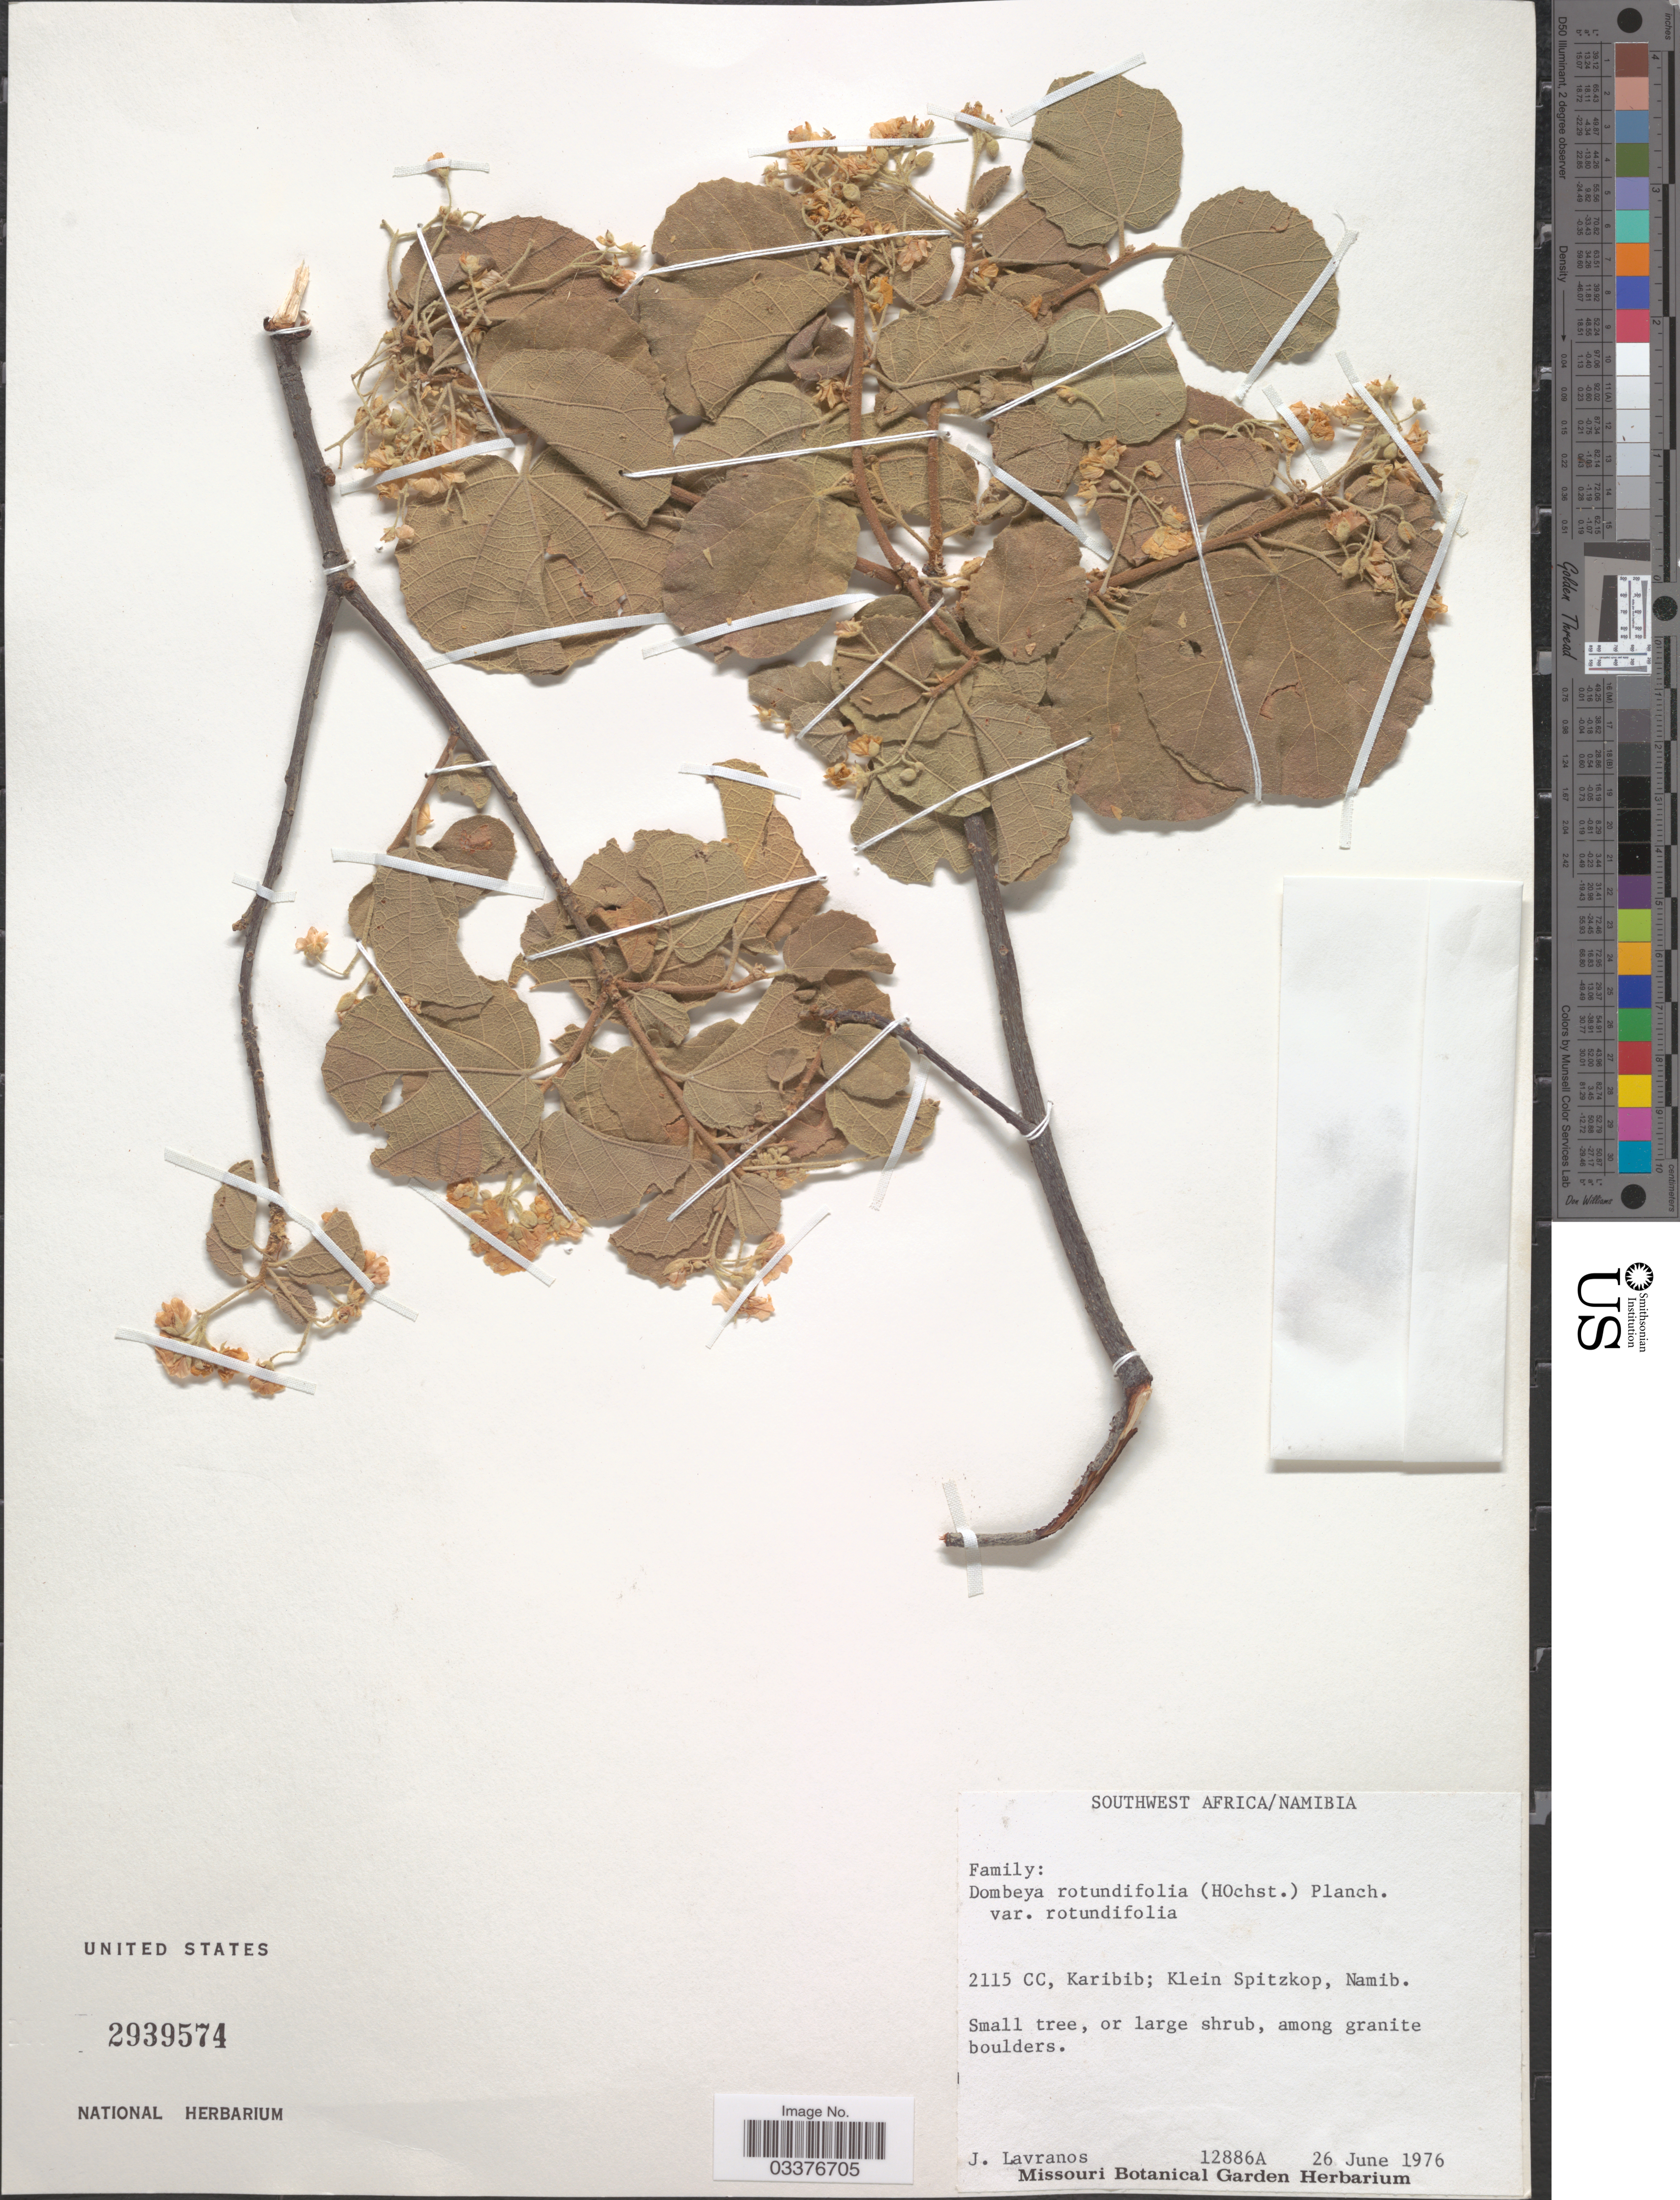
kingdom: Plantae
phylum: Tracheophyta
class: Magnoliopsida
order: Malvales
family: Malvaceae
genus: Dombeya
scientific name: Dombeya rotundifolia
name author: (Hochst.) Planch.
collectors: J. Lavranos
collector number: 12886A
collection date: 1976-06-26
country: Namibia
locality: Southwest Africa/Namibia. 2115 CC, Karibib; Klein Spitzkop, Namib.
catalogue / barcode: US 2939574